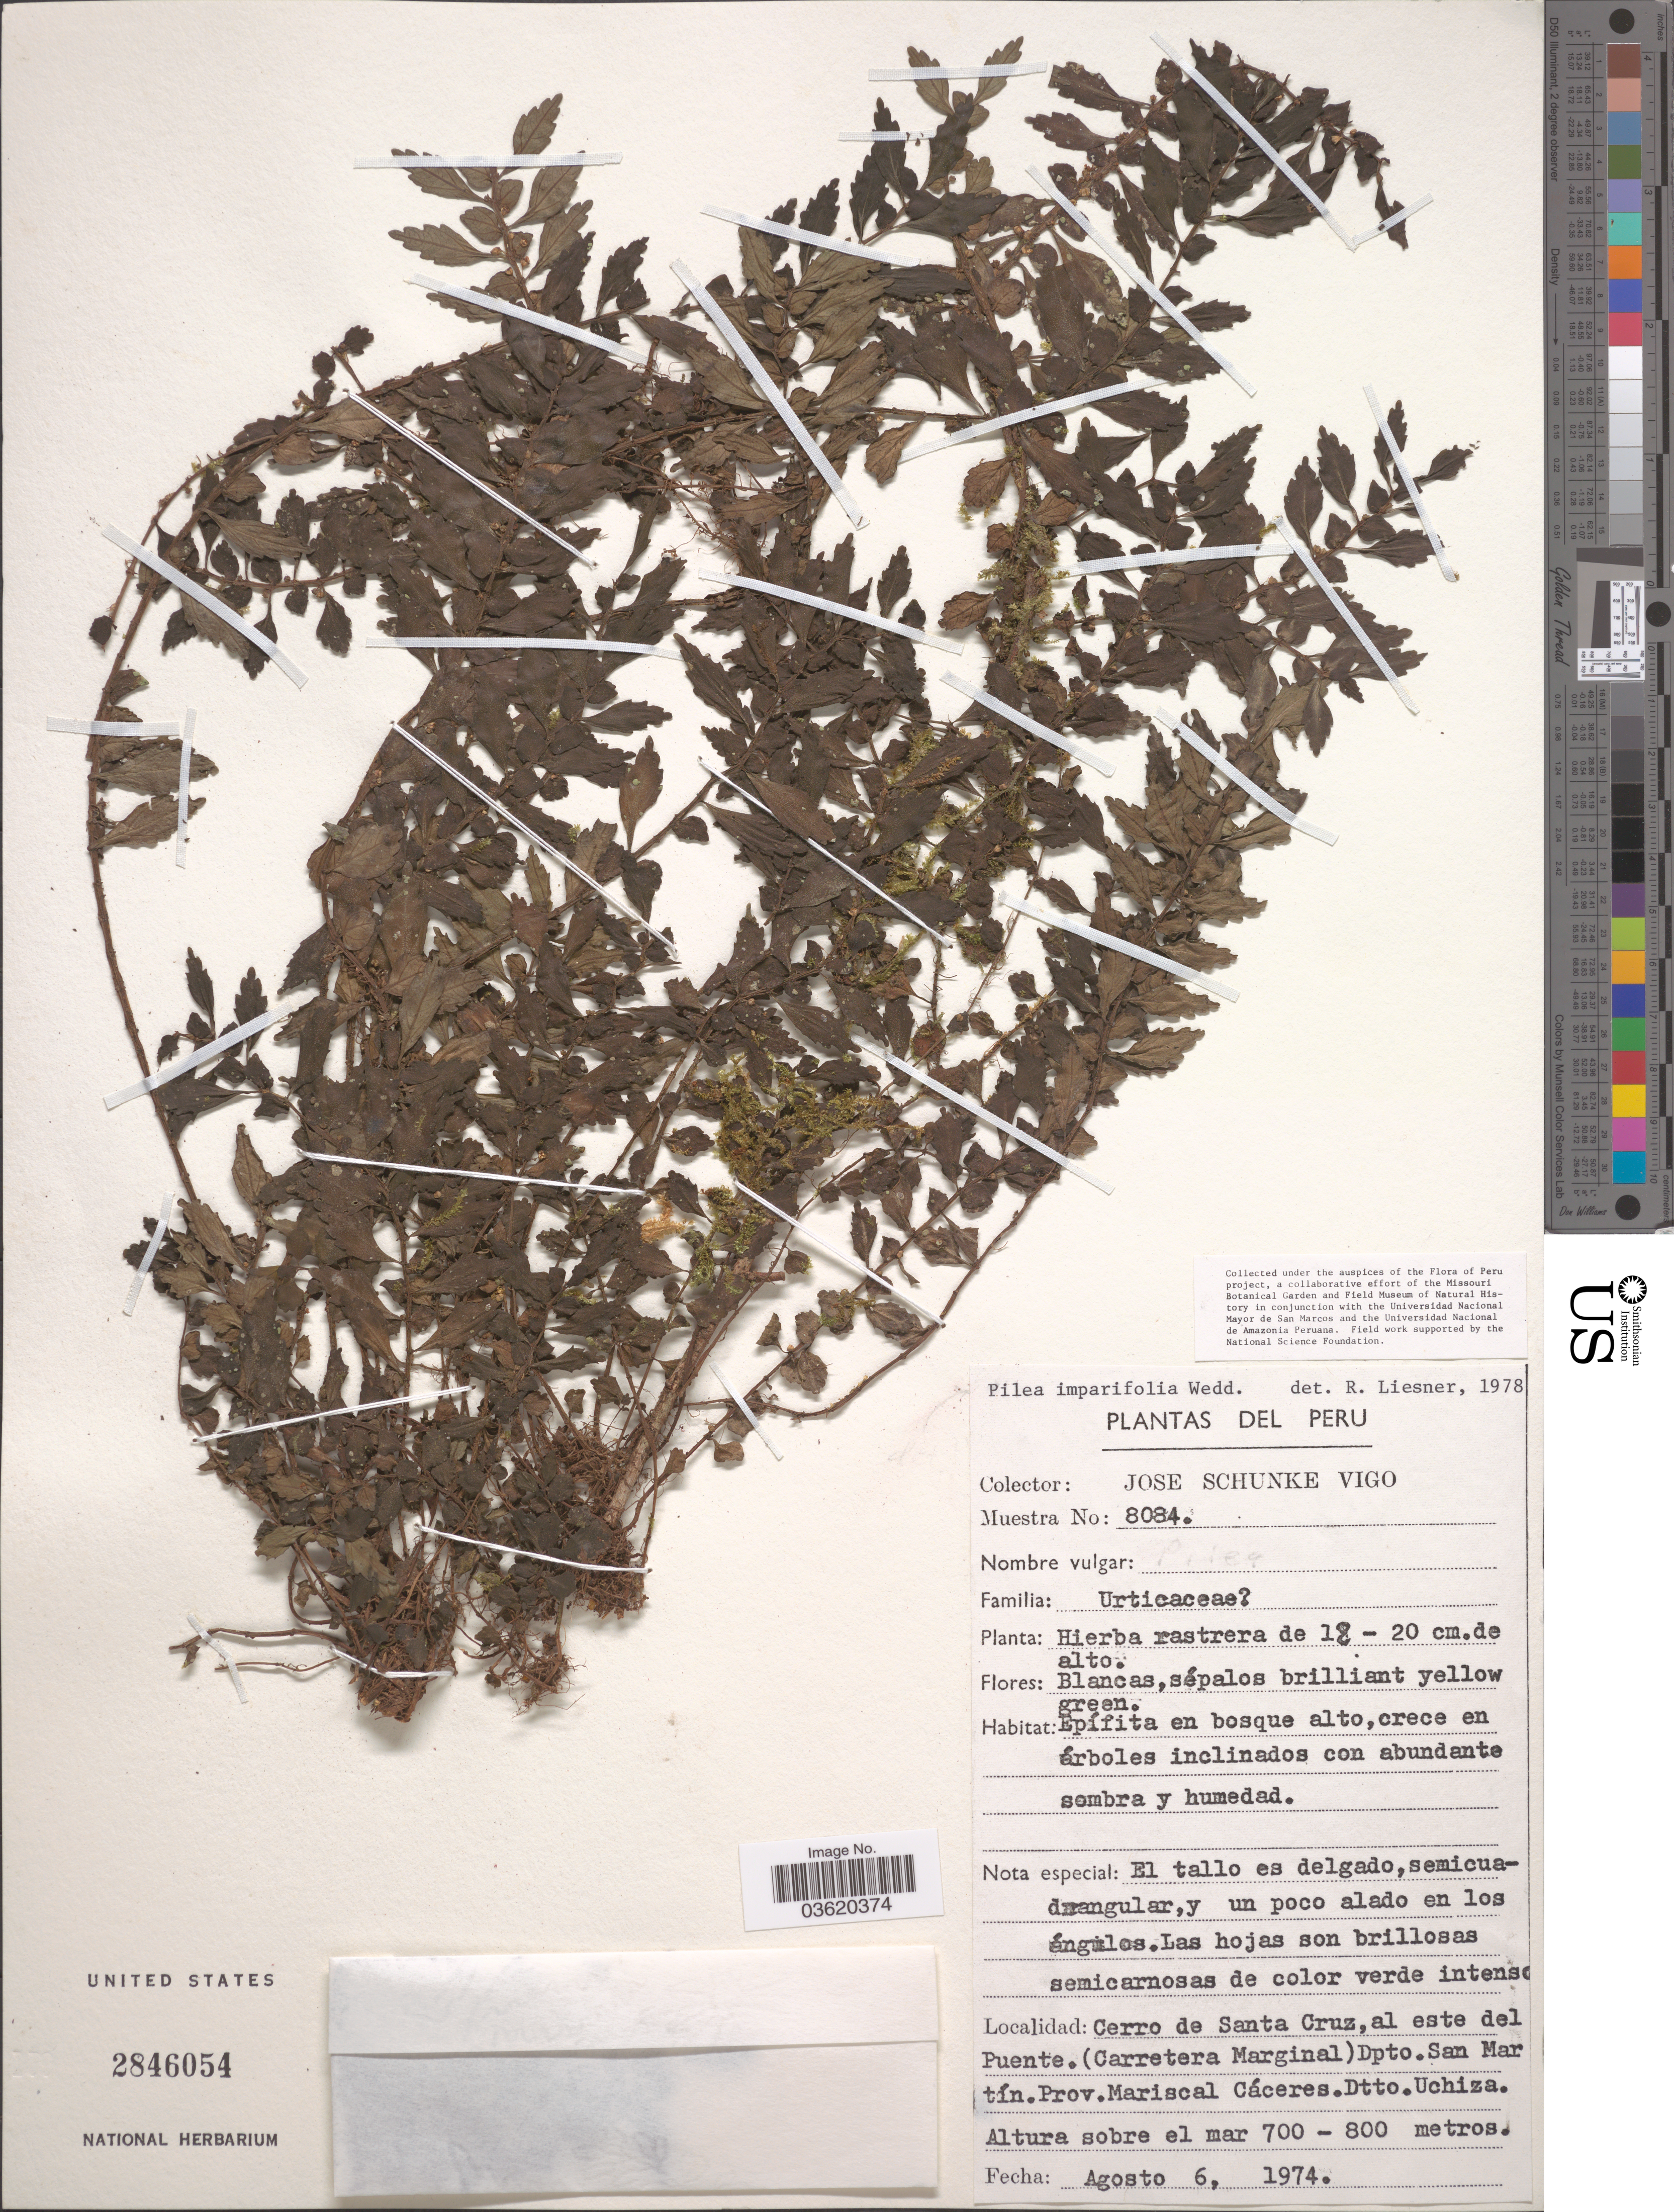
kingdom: Plantae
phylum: Tracheophyta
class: Magnoliopsida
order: Rosales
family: Urticaceae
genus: Pilea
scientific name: Pilea imparifolia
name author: Wedd.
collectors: J. Schunke Vigo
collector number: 8084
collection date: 1974-08-06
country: Peru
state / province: San Martín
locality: Cerro de Santa Cruz,al este del Puente. (Carretera Marginal) Dpto. San Martín. Prov. Mariscal Cáceres. Dtto.Uchiza.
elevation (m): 700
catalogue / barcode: US 2846054